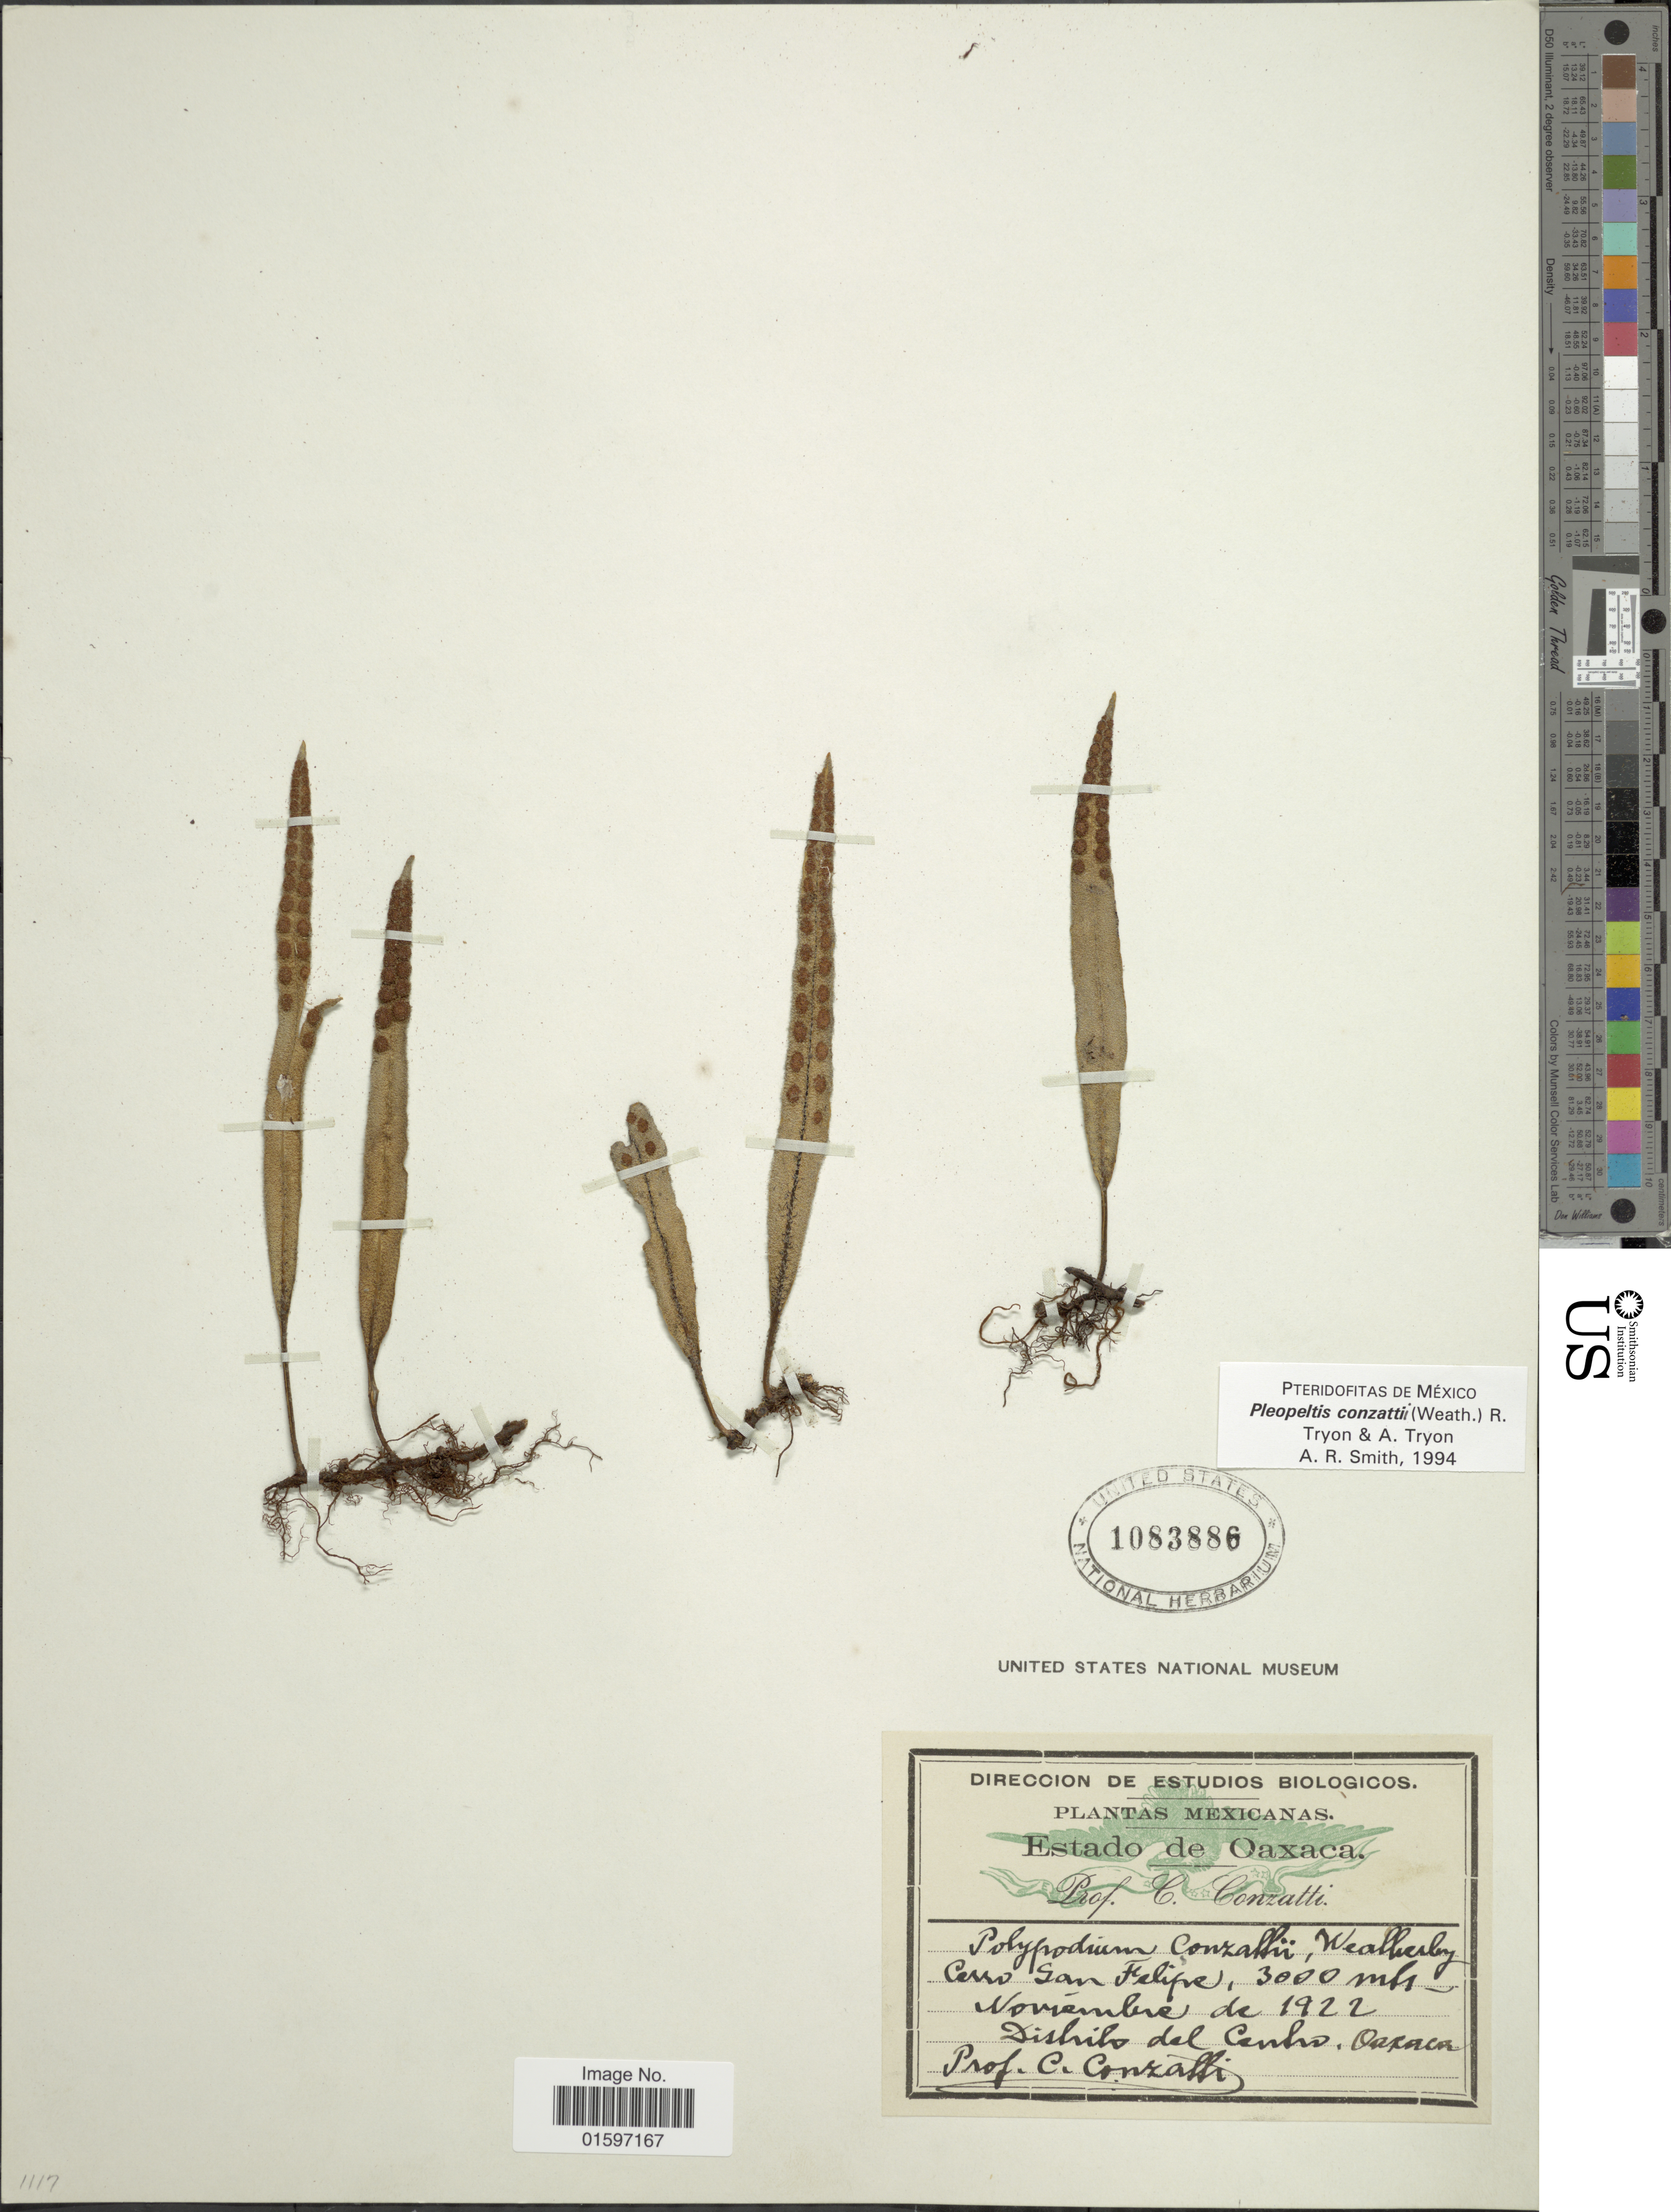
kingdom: Plantae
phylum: Tracheophyta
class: Polypodiopsida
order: Polypodiales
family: Polypodiaceae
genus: Pleopeltis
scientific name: Pleopeltis conzattii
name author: (Weath.) R.M. Tryon & A.F. Tryon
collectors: C. Conzatti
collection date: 1922-11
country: Mexico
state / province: Oaxaca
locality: Cerro San Felipe, Distrito del Centro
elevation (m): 3000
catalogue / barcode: US 1083886